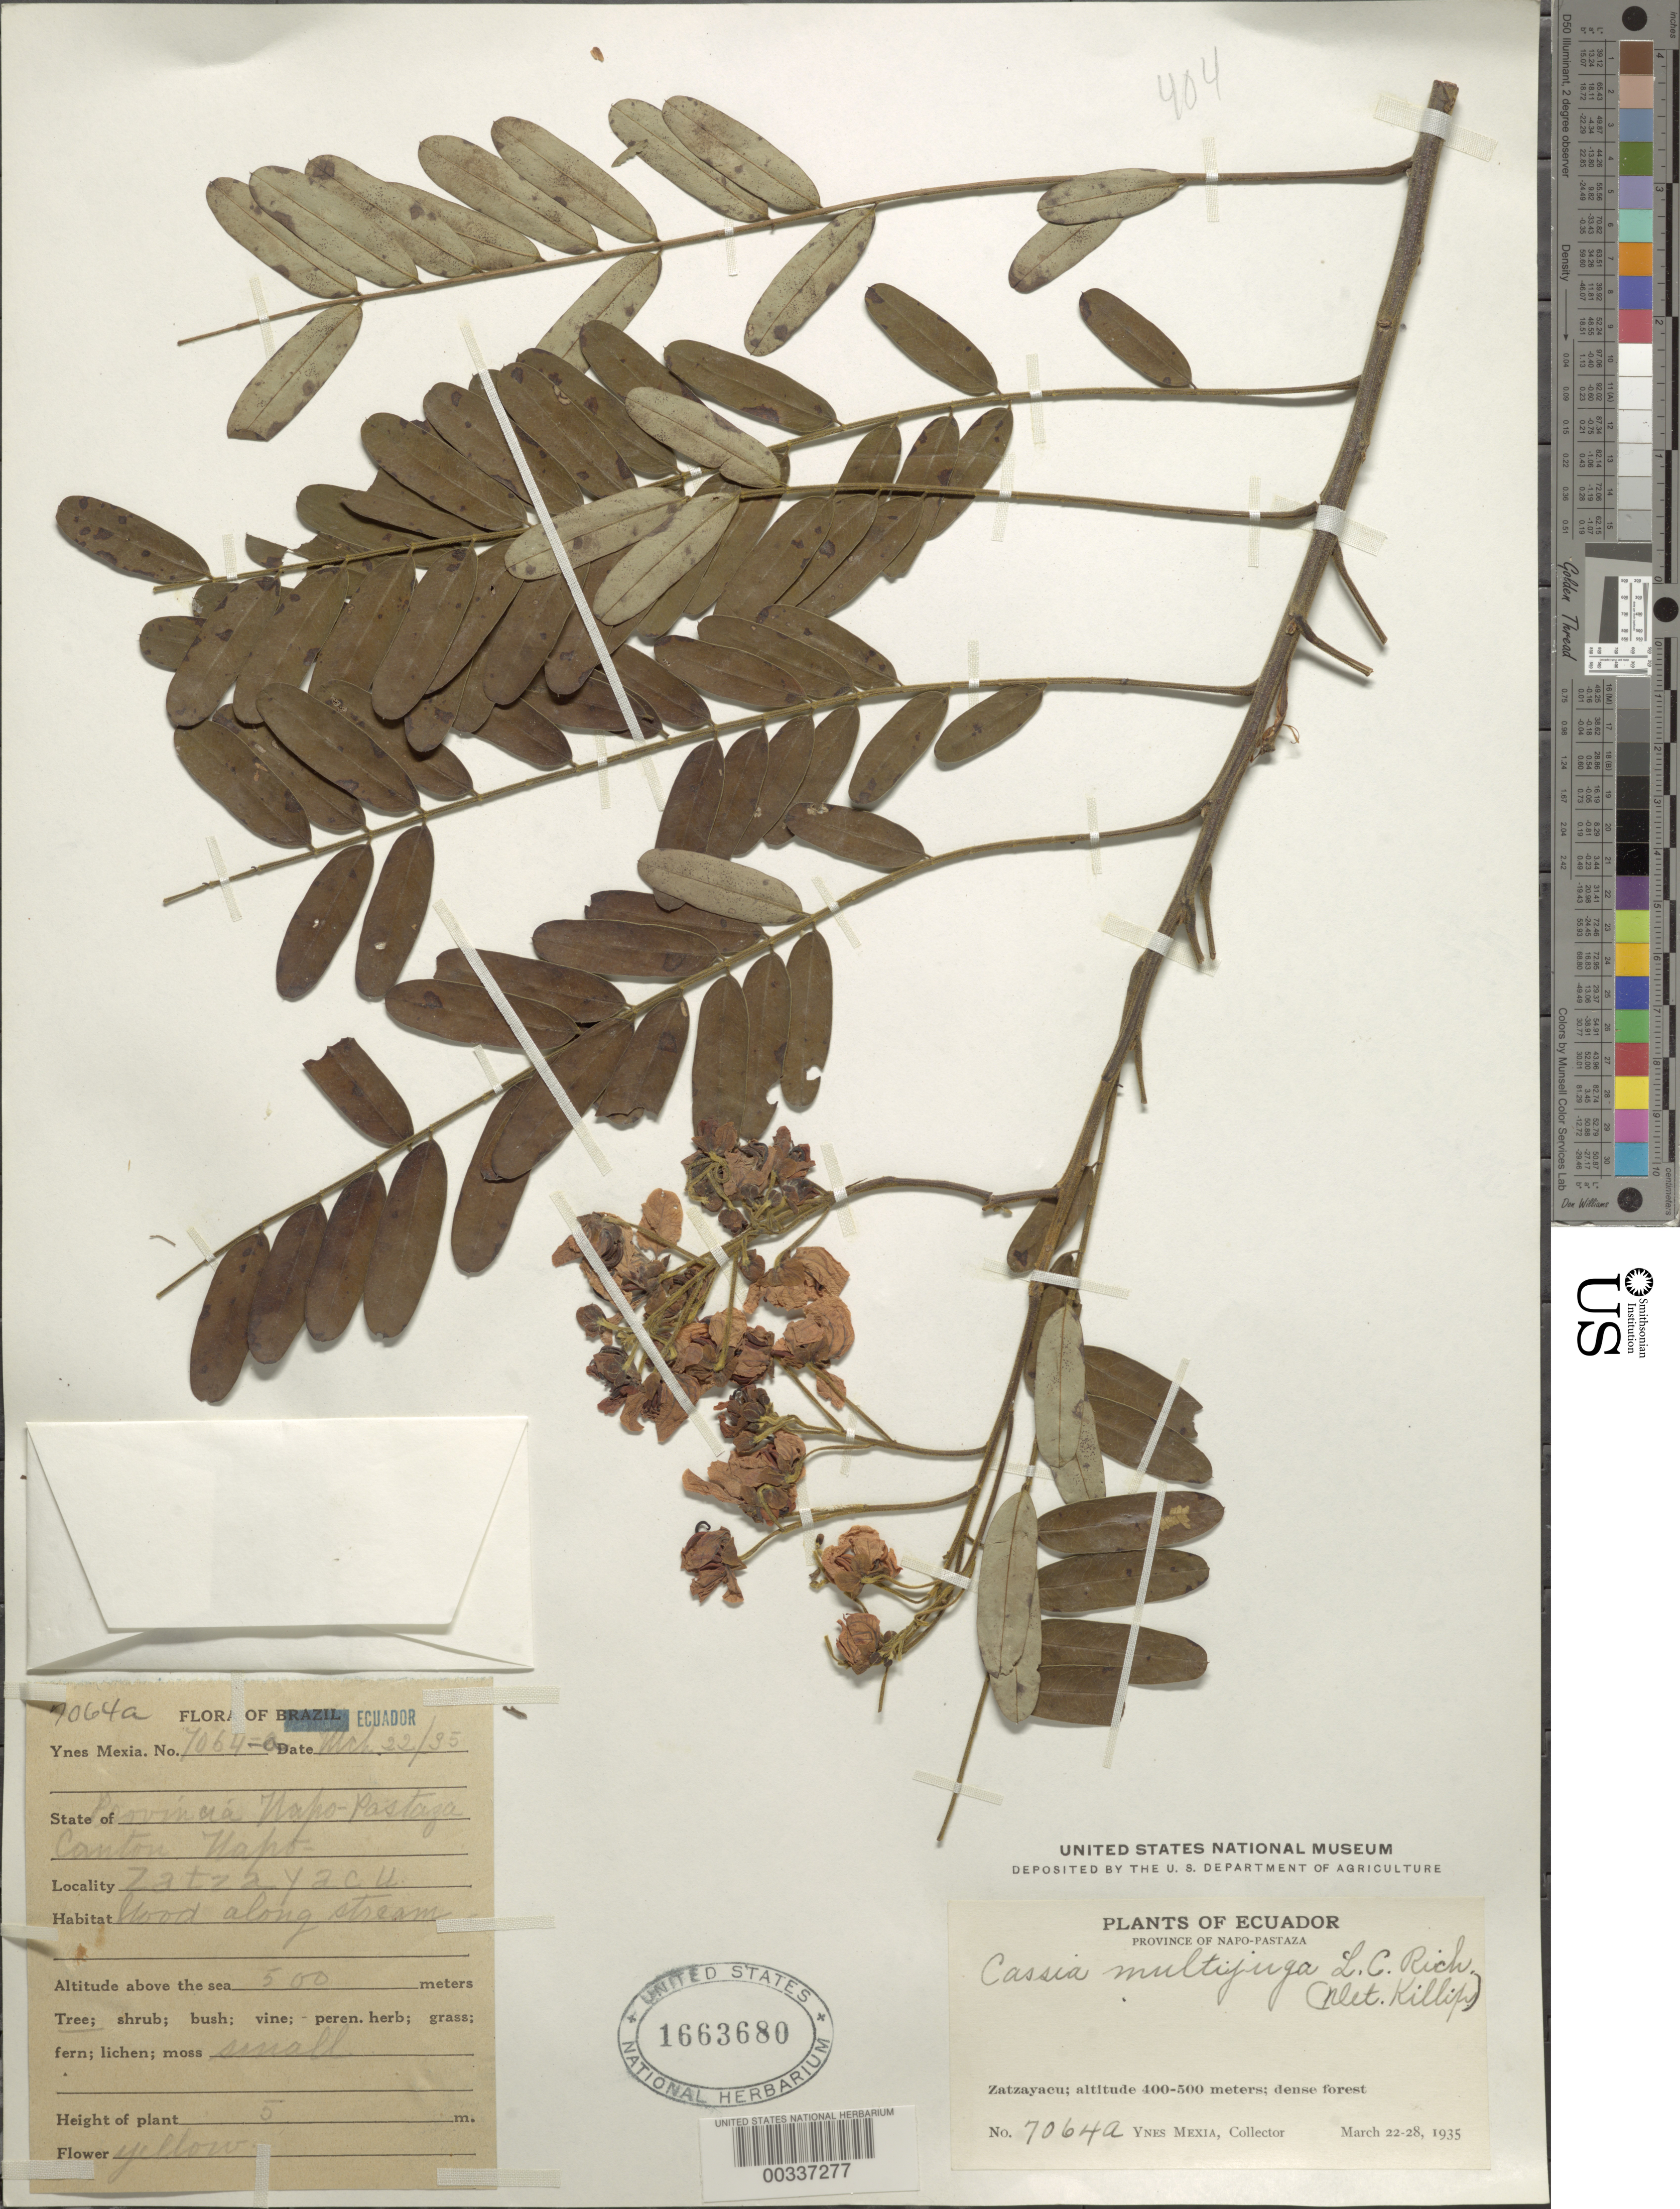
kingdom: Plantae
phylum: Tracheophyta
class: Magnoliopsida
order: Fabales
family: Fabaceae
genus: Senna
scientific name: Senna multijuga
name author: (Rich.) H.S. Irwin & Barneby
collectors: Y. Mexia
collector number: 7064a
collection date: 1935-03-22/1935-03-28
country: Ecuador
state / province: Napo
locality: Province of Napo-Pastaza. Zatzayacu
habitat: Woods along stream; dense forest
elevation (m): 400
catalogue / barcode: US 1663680